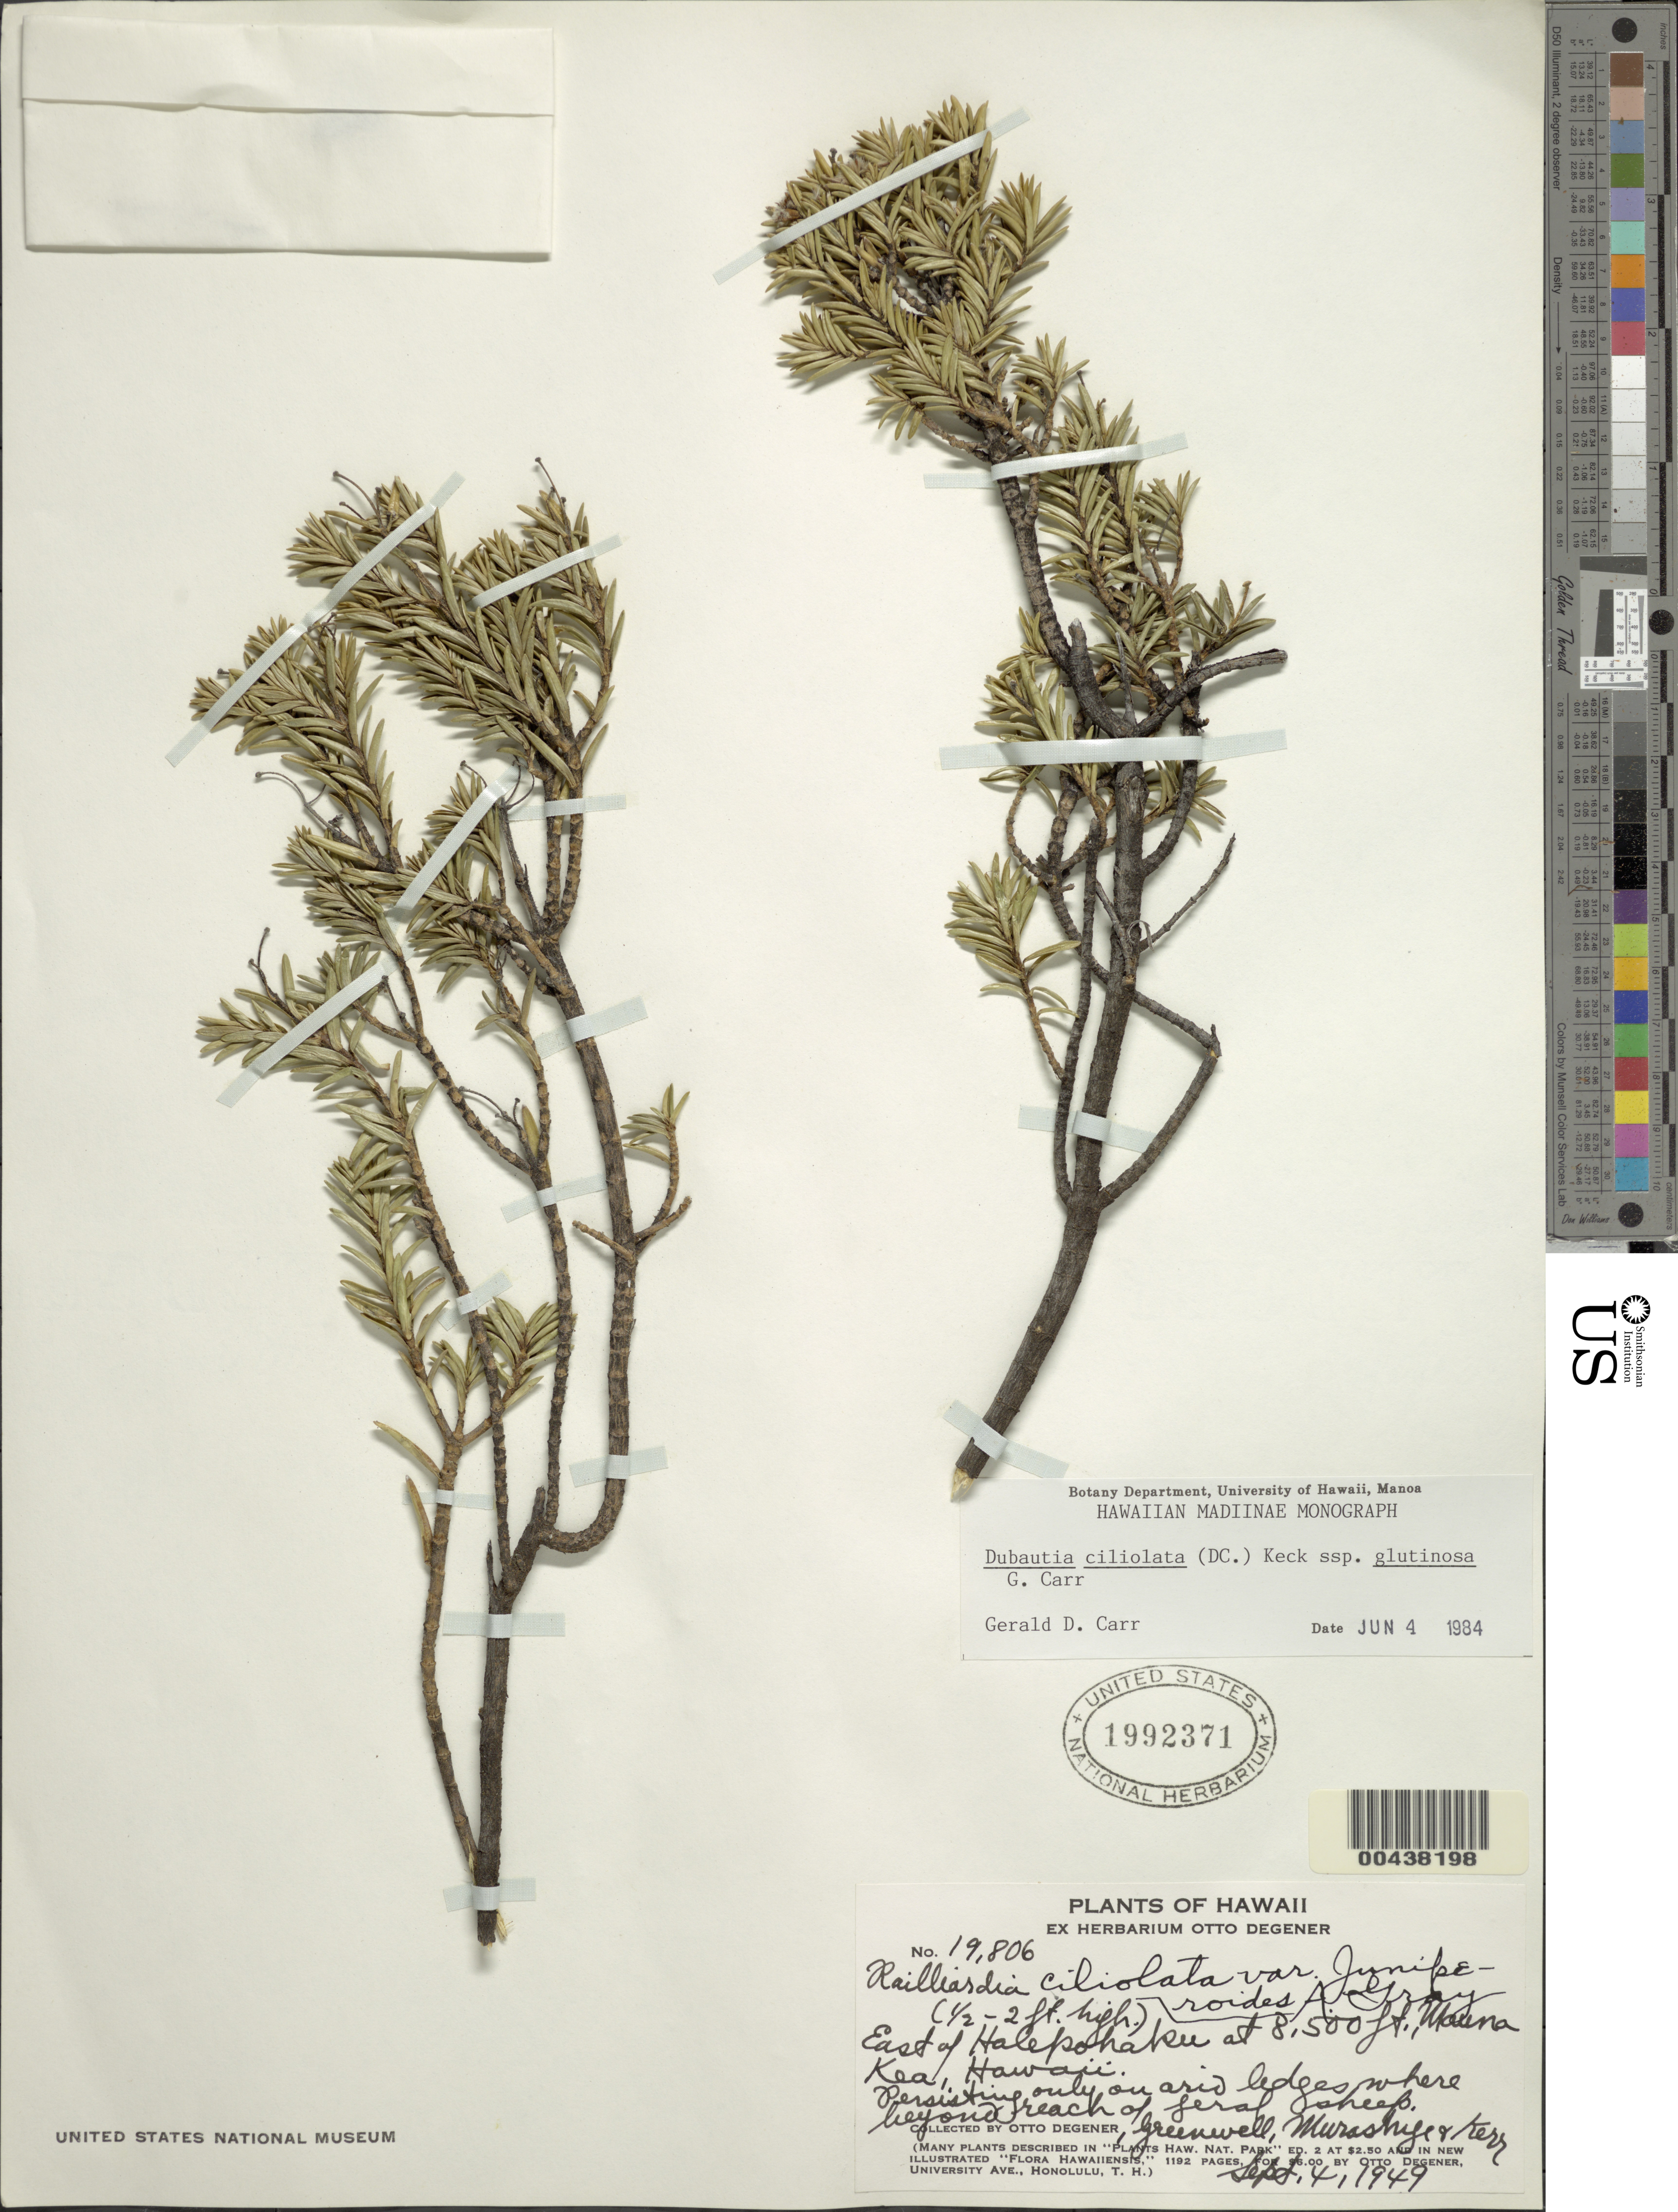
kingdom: Plantae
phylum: Tracheophyta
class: Magnoliopsida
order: Asterales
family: Asteraceae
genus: Dubautia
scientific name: Dubautia ciliolata subsp. glutinosa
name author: G.D. Carr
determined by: Carr, G. D.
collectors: O. Degener, -. Greenwell, Murashige & Kerr, --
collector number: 19806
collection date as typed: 4 Sep 1949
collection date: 1949-09-04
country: United States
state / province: Hawaii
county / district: Hawaii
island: Hawaii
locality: East of Halepohaku, Mauna Kea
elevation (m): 2591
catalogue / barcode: US 1992371